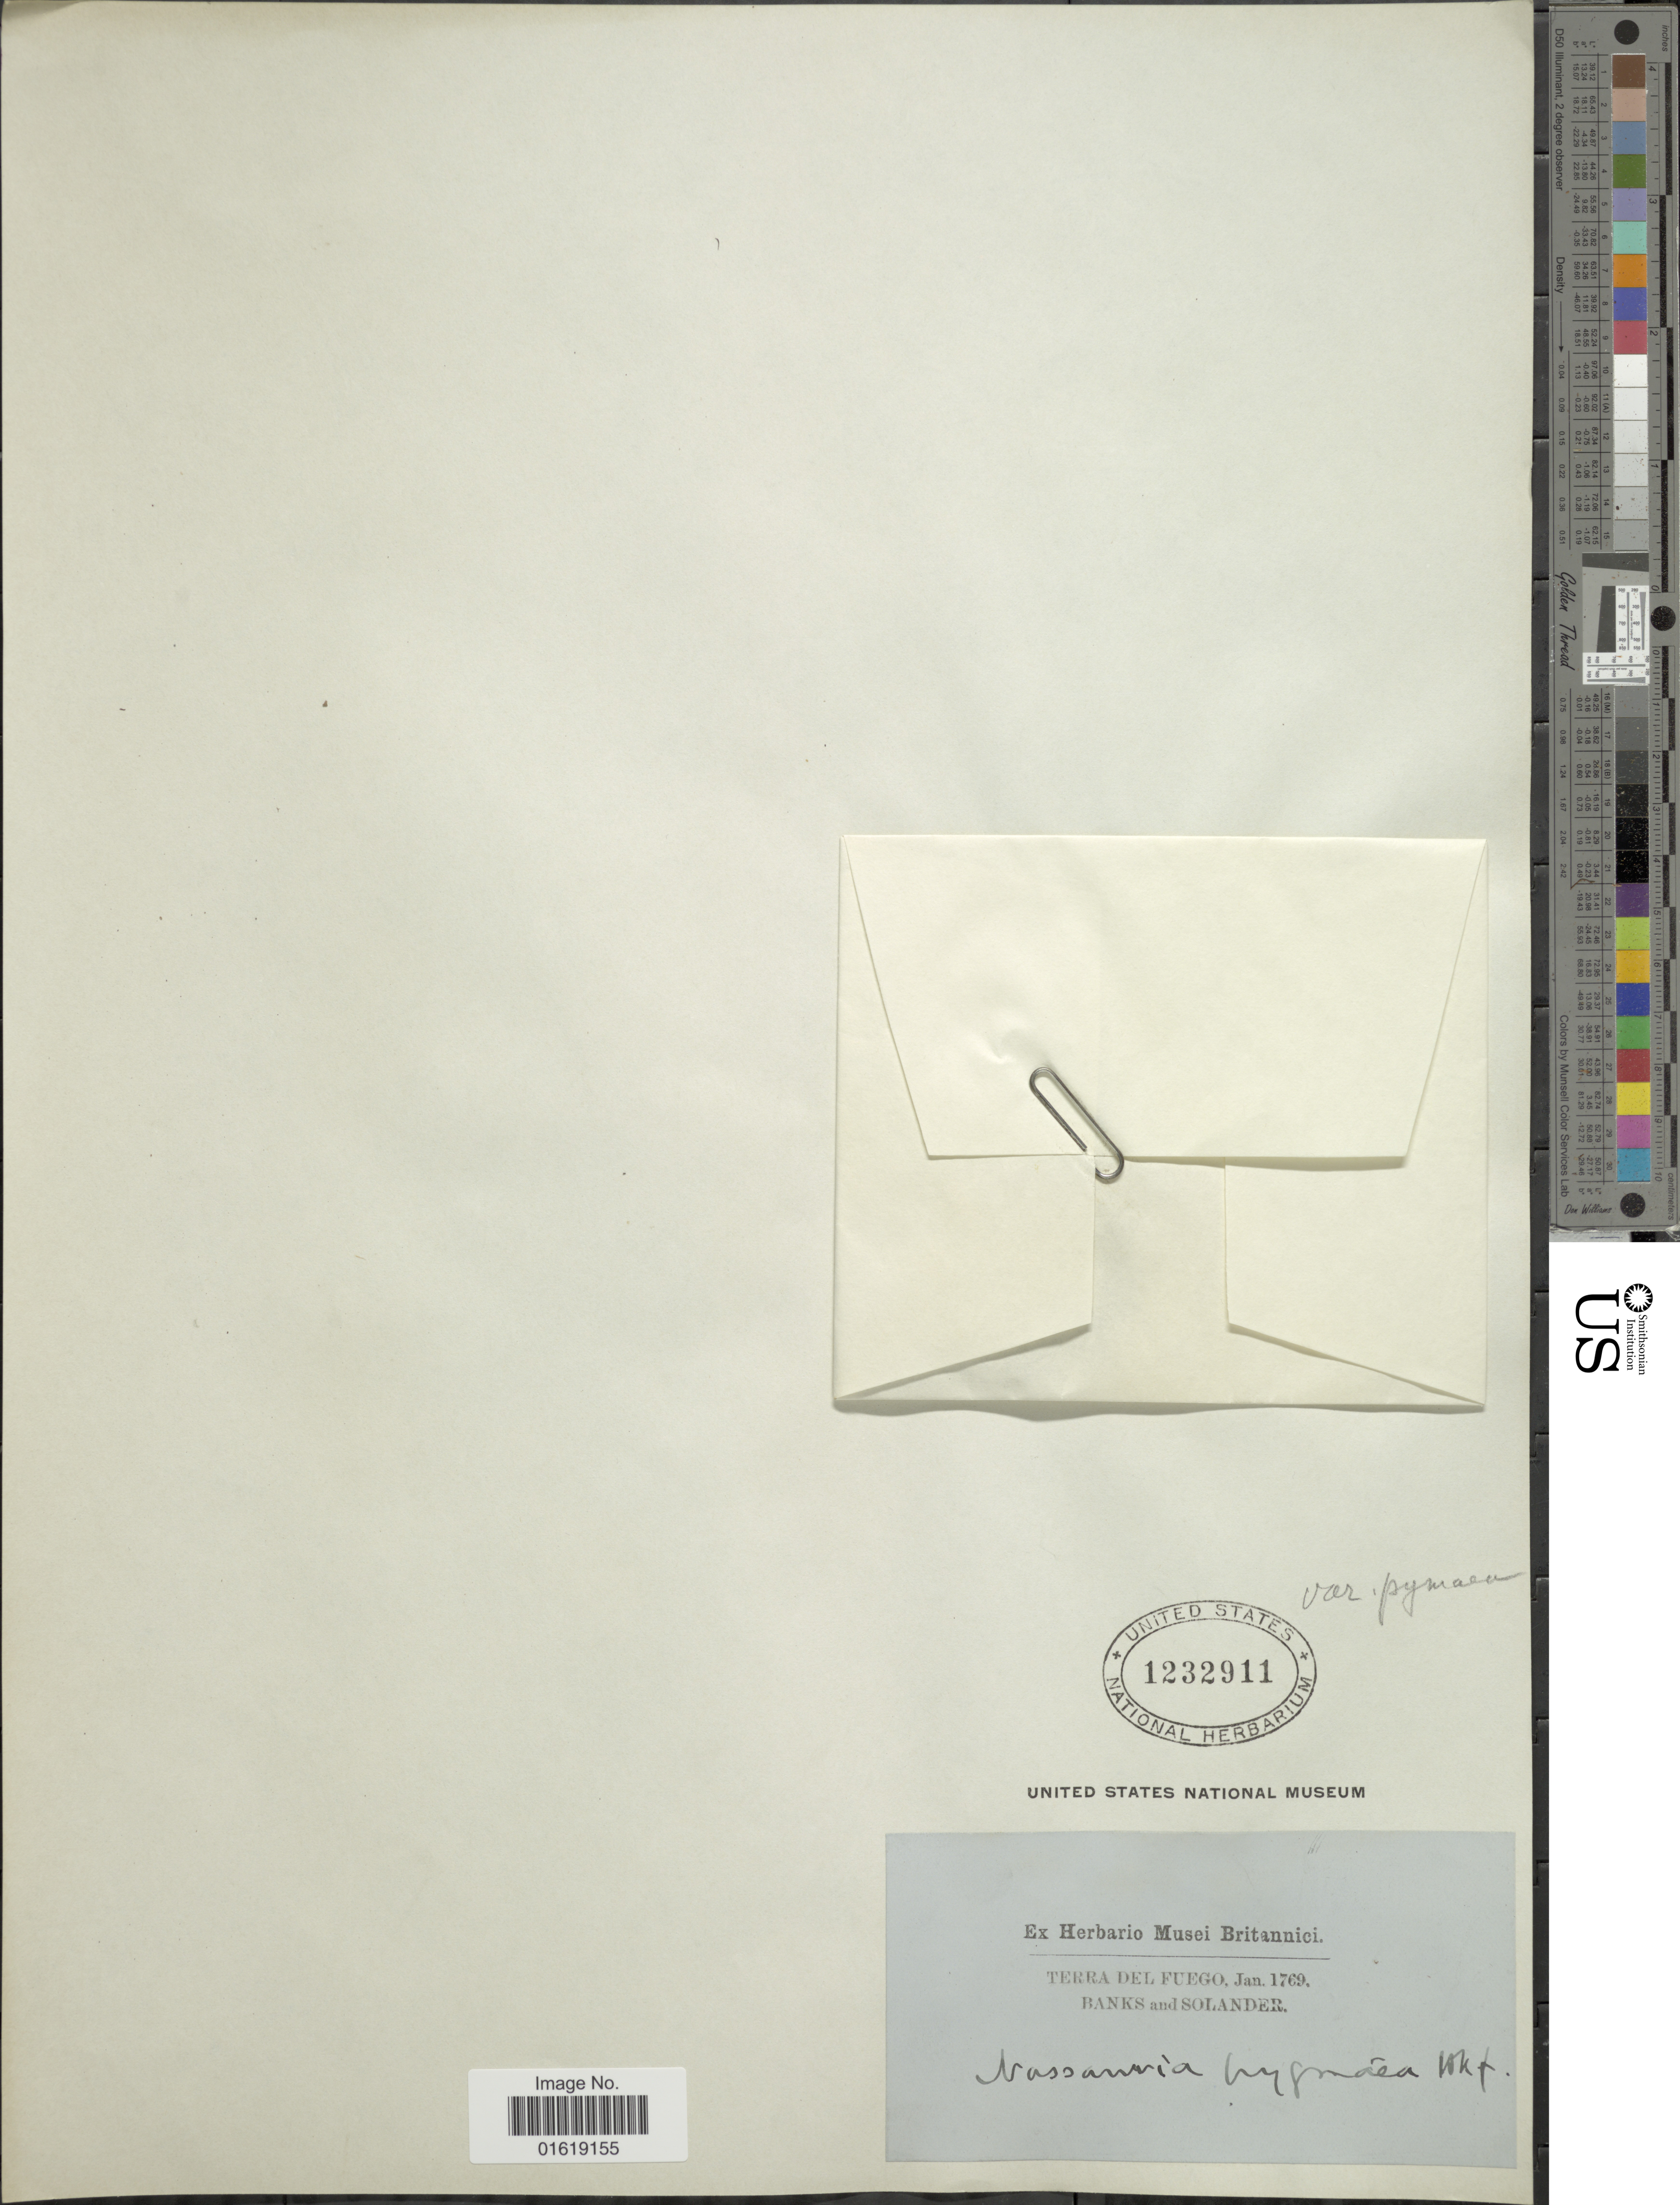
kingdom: Plantae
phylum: Tracheophyta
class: Magnoliopsida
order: Asterales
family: Asteraceae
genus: Nassauvia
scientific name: Nassauvia pygmaea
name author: (Cass.) Hook. f.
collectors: -- Banks & -- Solander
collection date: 1769-01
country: Argentina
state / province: Tierra del Fuego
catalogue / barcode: US 1232911